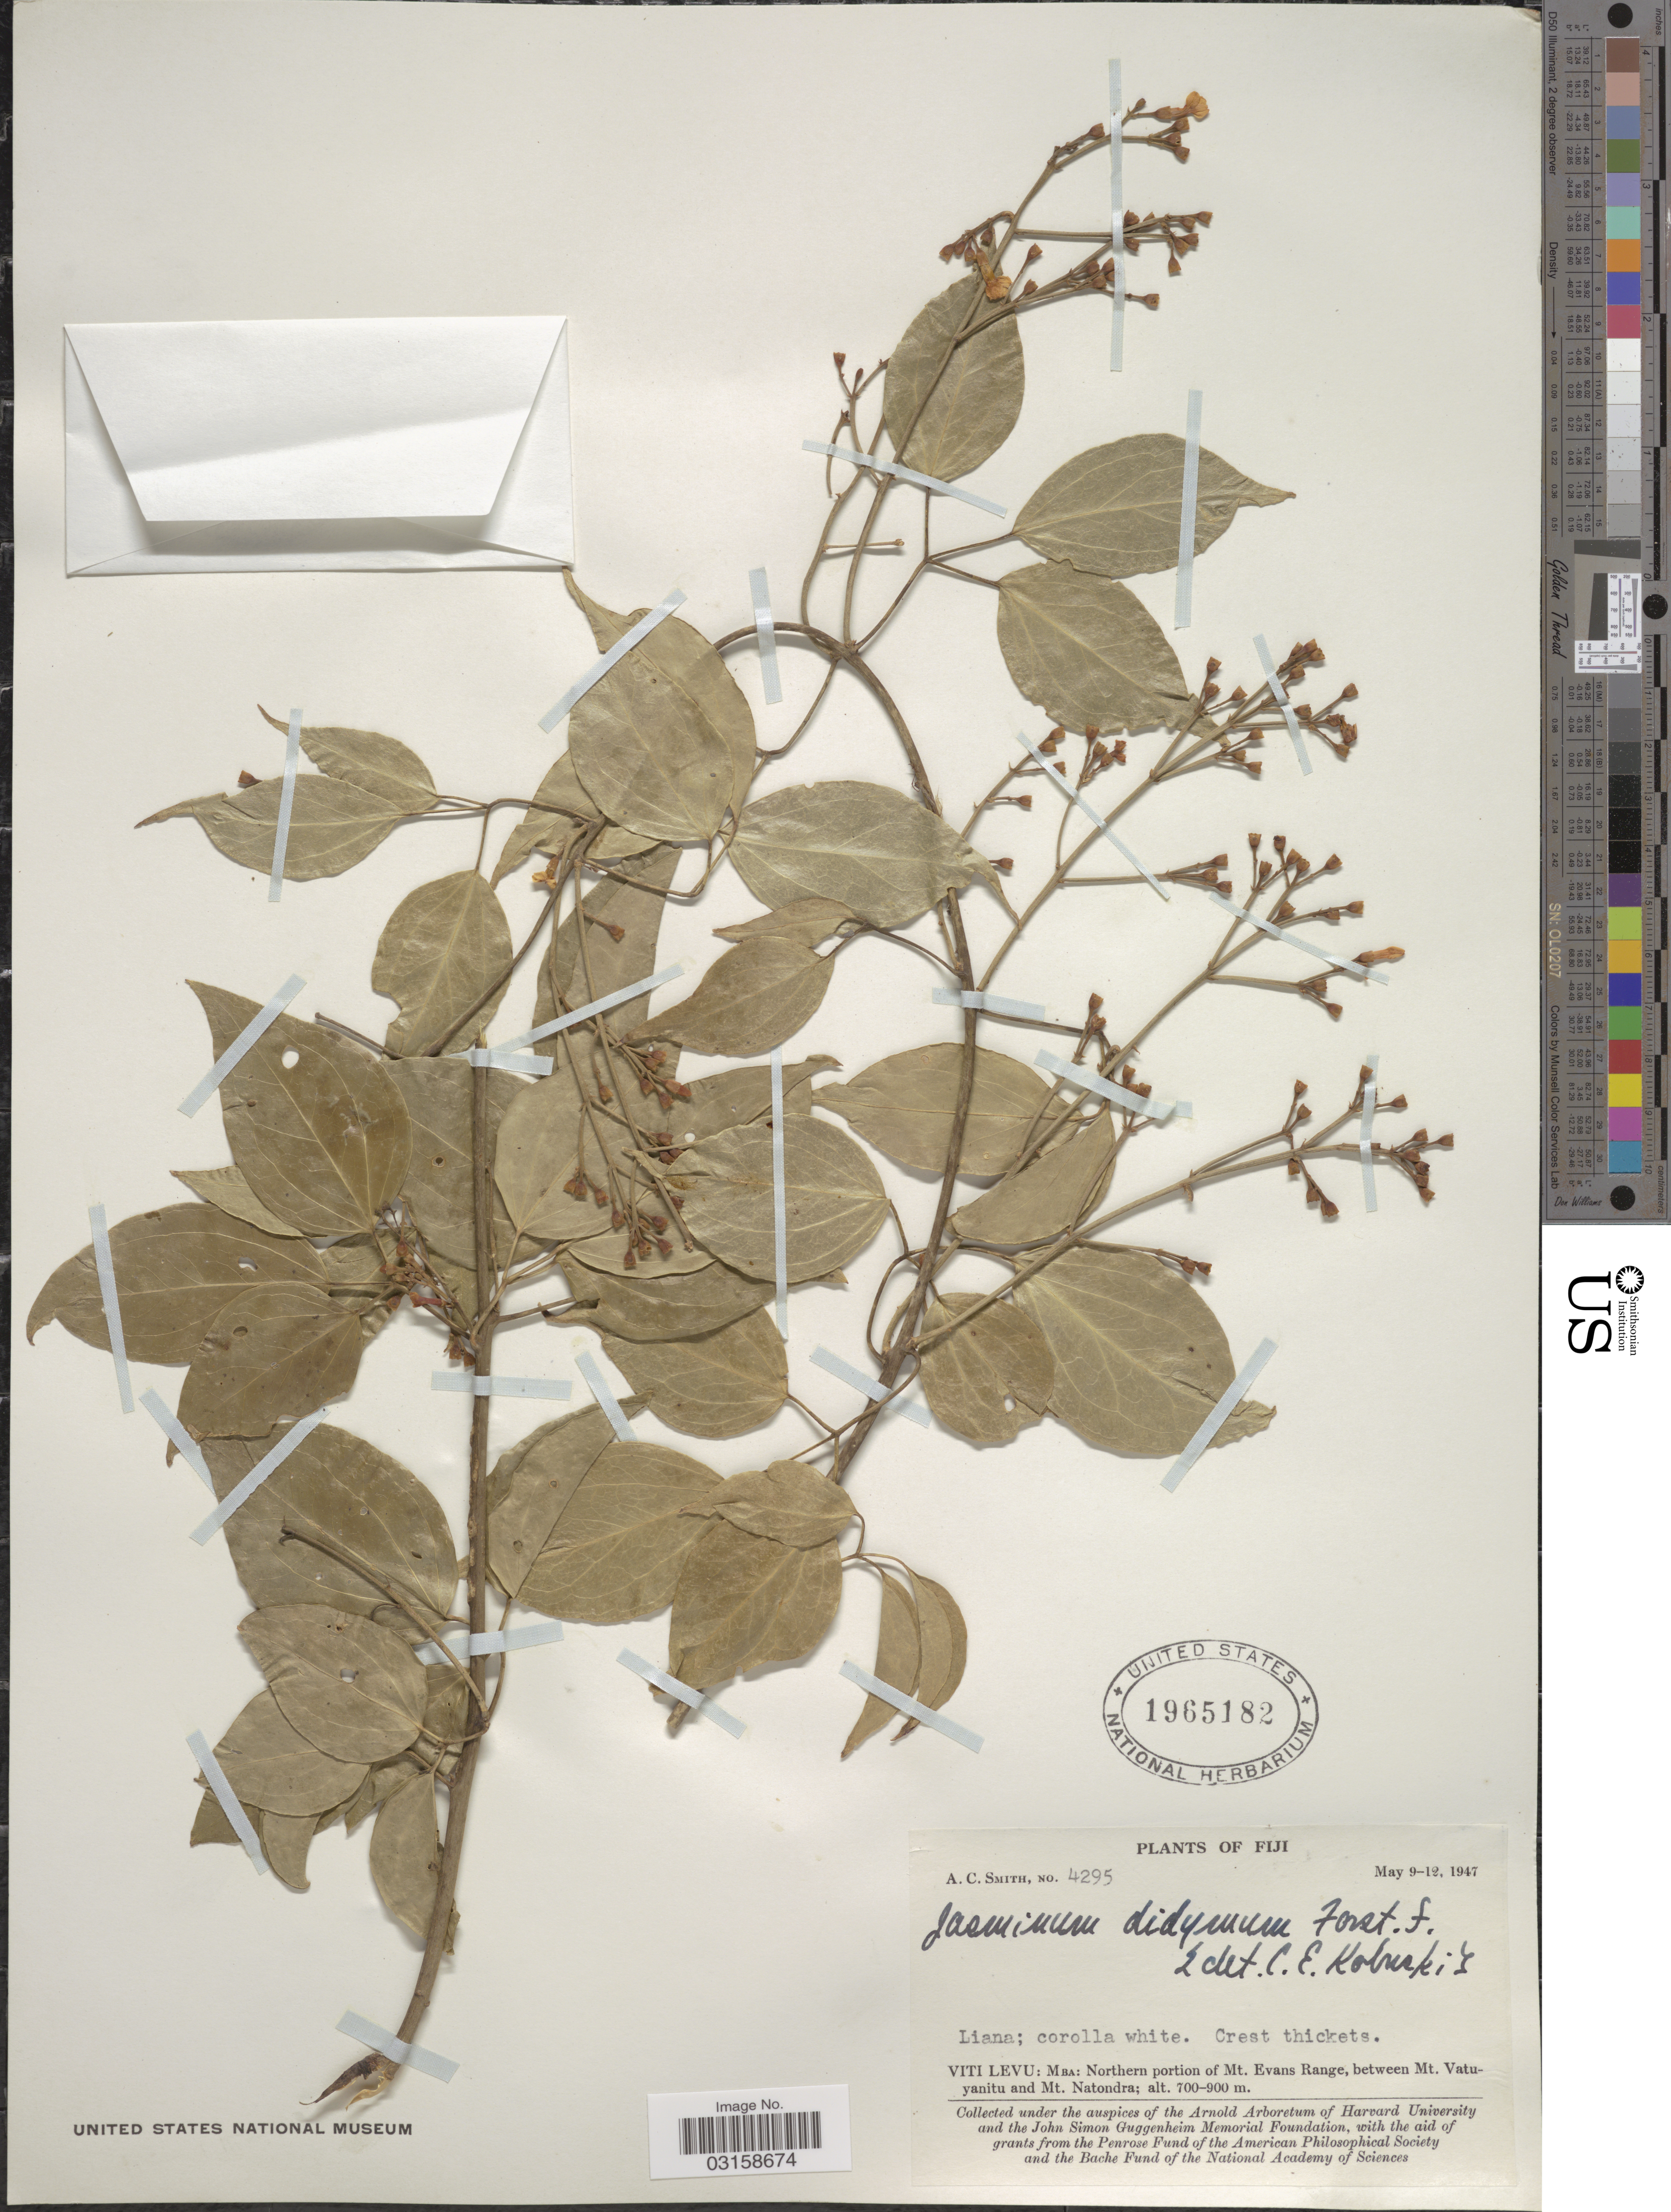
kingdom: Plantae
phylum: Tracheophyta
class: Magnoliopsida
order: Lamiales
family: Oleaceae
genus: Jasminum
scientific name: Jasminum didymum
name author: G. Forst.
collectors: A. C. Smith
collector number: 4295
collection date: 1947-05-09/1947-05-12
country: Fiji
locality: Viti Levu: Mba: Northern portion of Mt. Evans Range, between Mt. Vatuyanitu and Mt. Natondra.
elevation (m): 700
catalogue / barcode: US 1965182